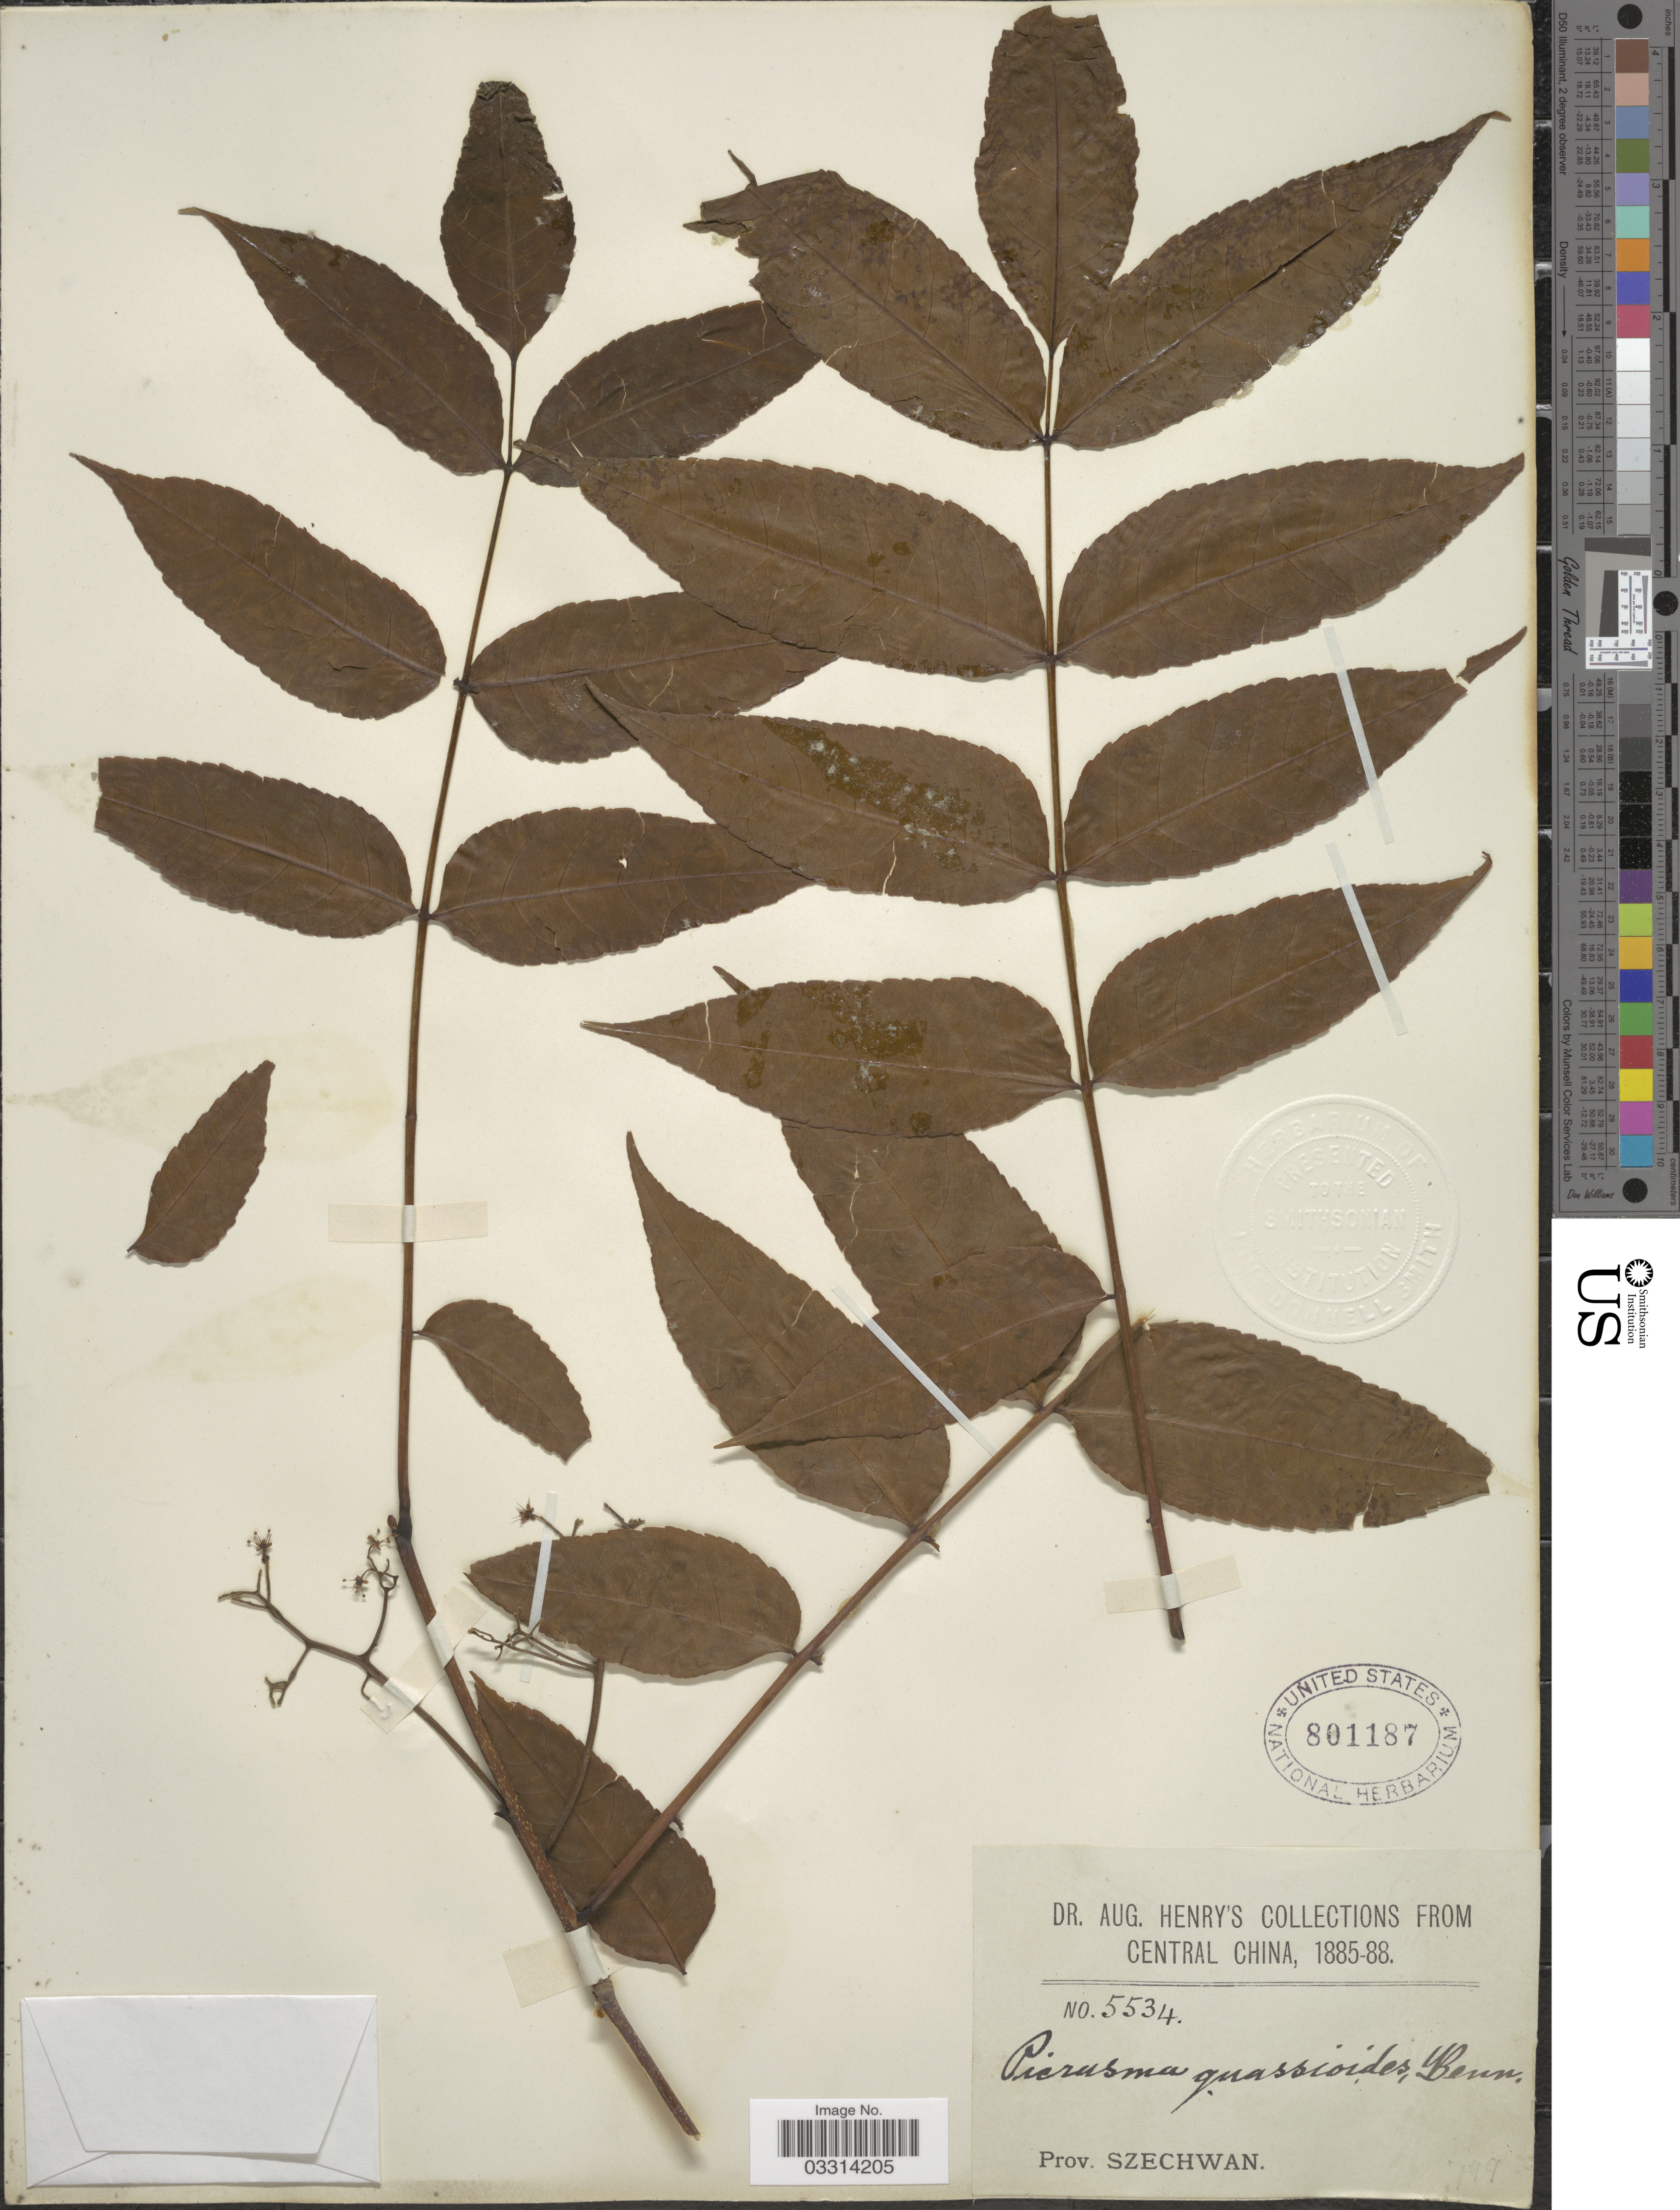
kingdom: Plantae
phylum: Tracheophyta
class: Magnoliopsida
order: Sapindales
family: Simaroubaceae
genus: Picrasma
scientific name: Picrasma quassioides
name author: (D. Don) Benn.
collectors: A. Henry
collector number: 5534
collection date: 1885/1888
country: China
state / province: Sichuan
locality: Central China. Prov. Szechwan.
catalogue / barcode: US 801187